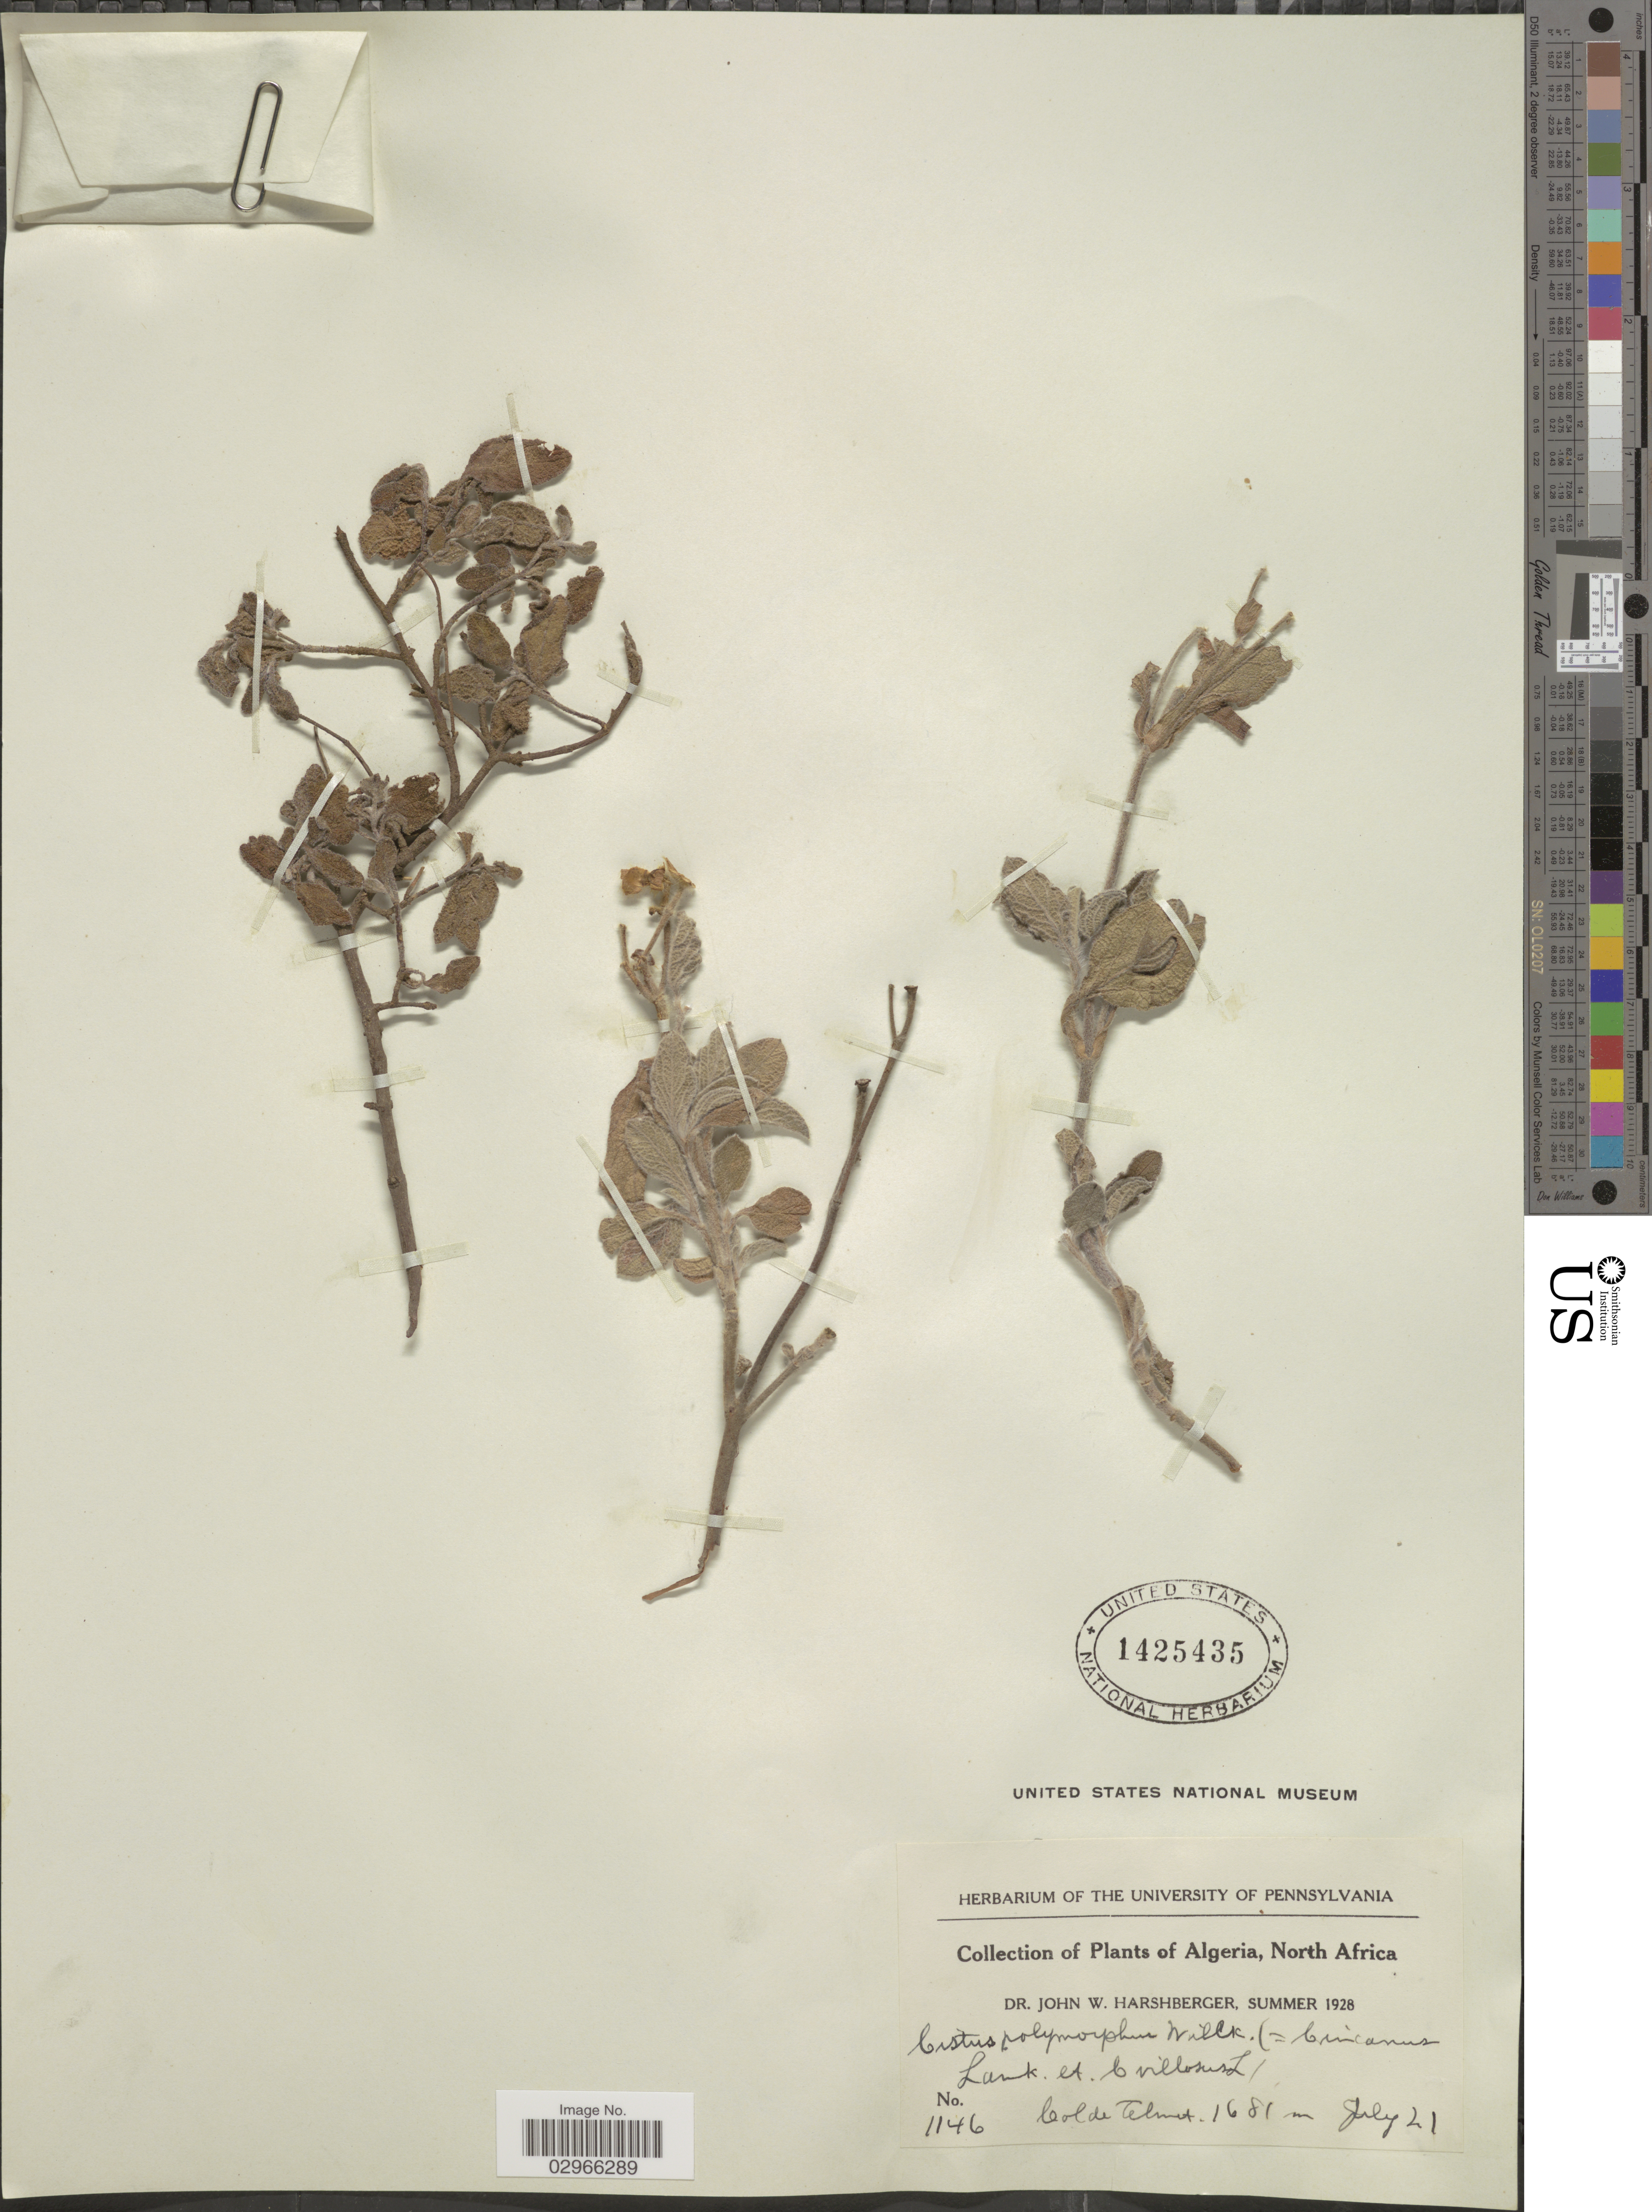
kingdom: Plantae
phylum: Tracheophyta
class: Magnoliopsida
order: Malvales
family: Cistaceae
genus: Cistus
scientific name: Cistus polymorphus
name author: Willk.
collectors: J. W. Harshberger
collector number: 1146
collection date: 1928-07-21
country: Algeria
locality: North Africa.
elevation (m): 1681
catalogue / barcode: US 1425435